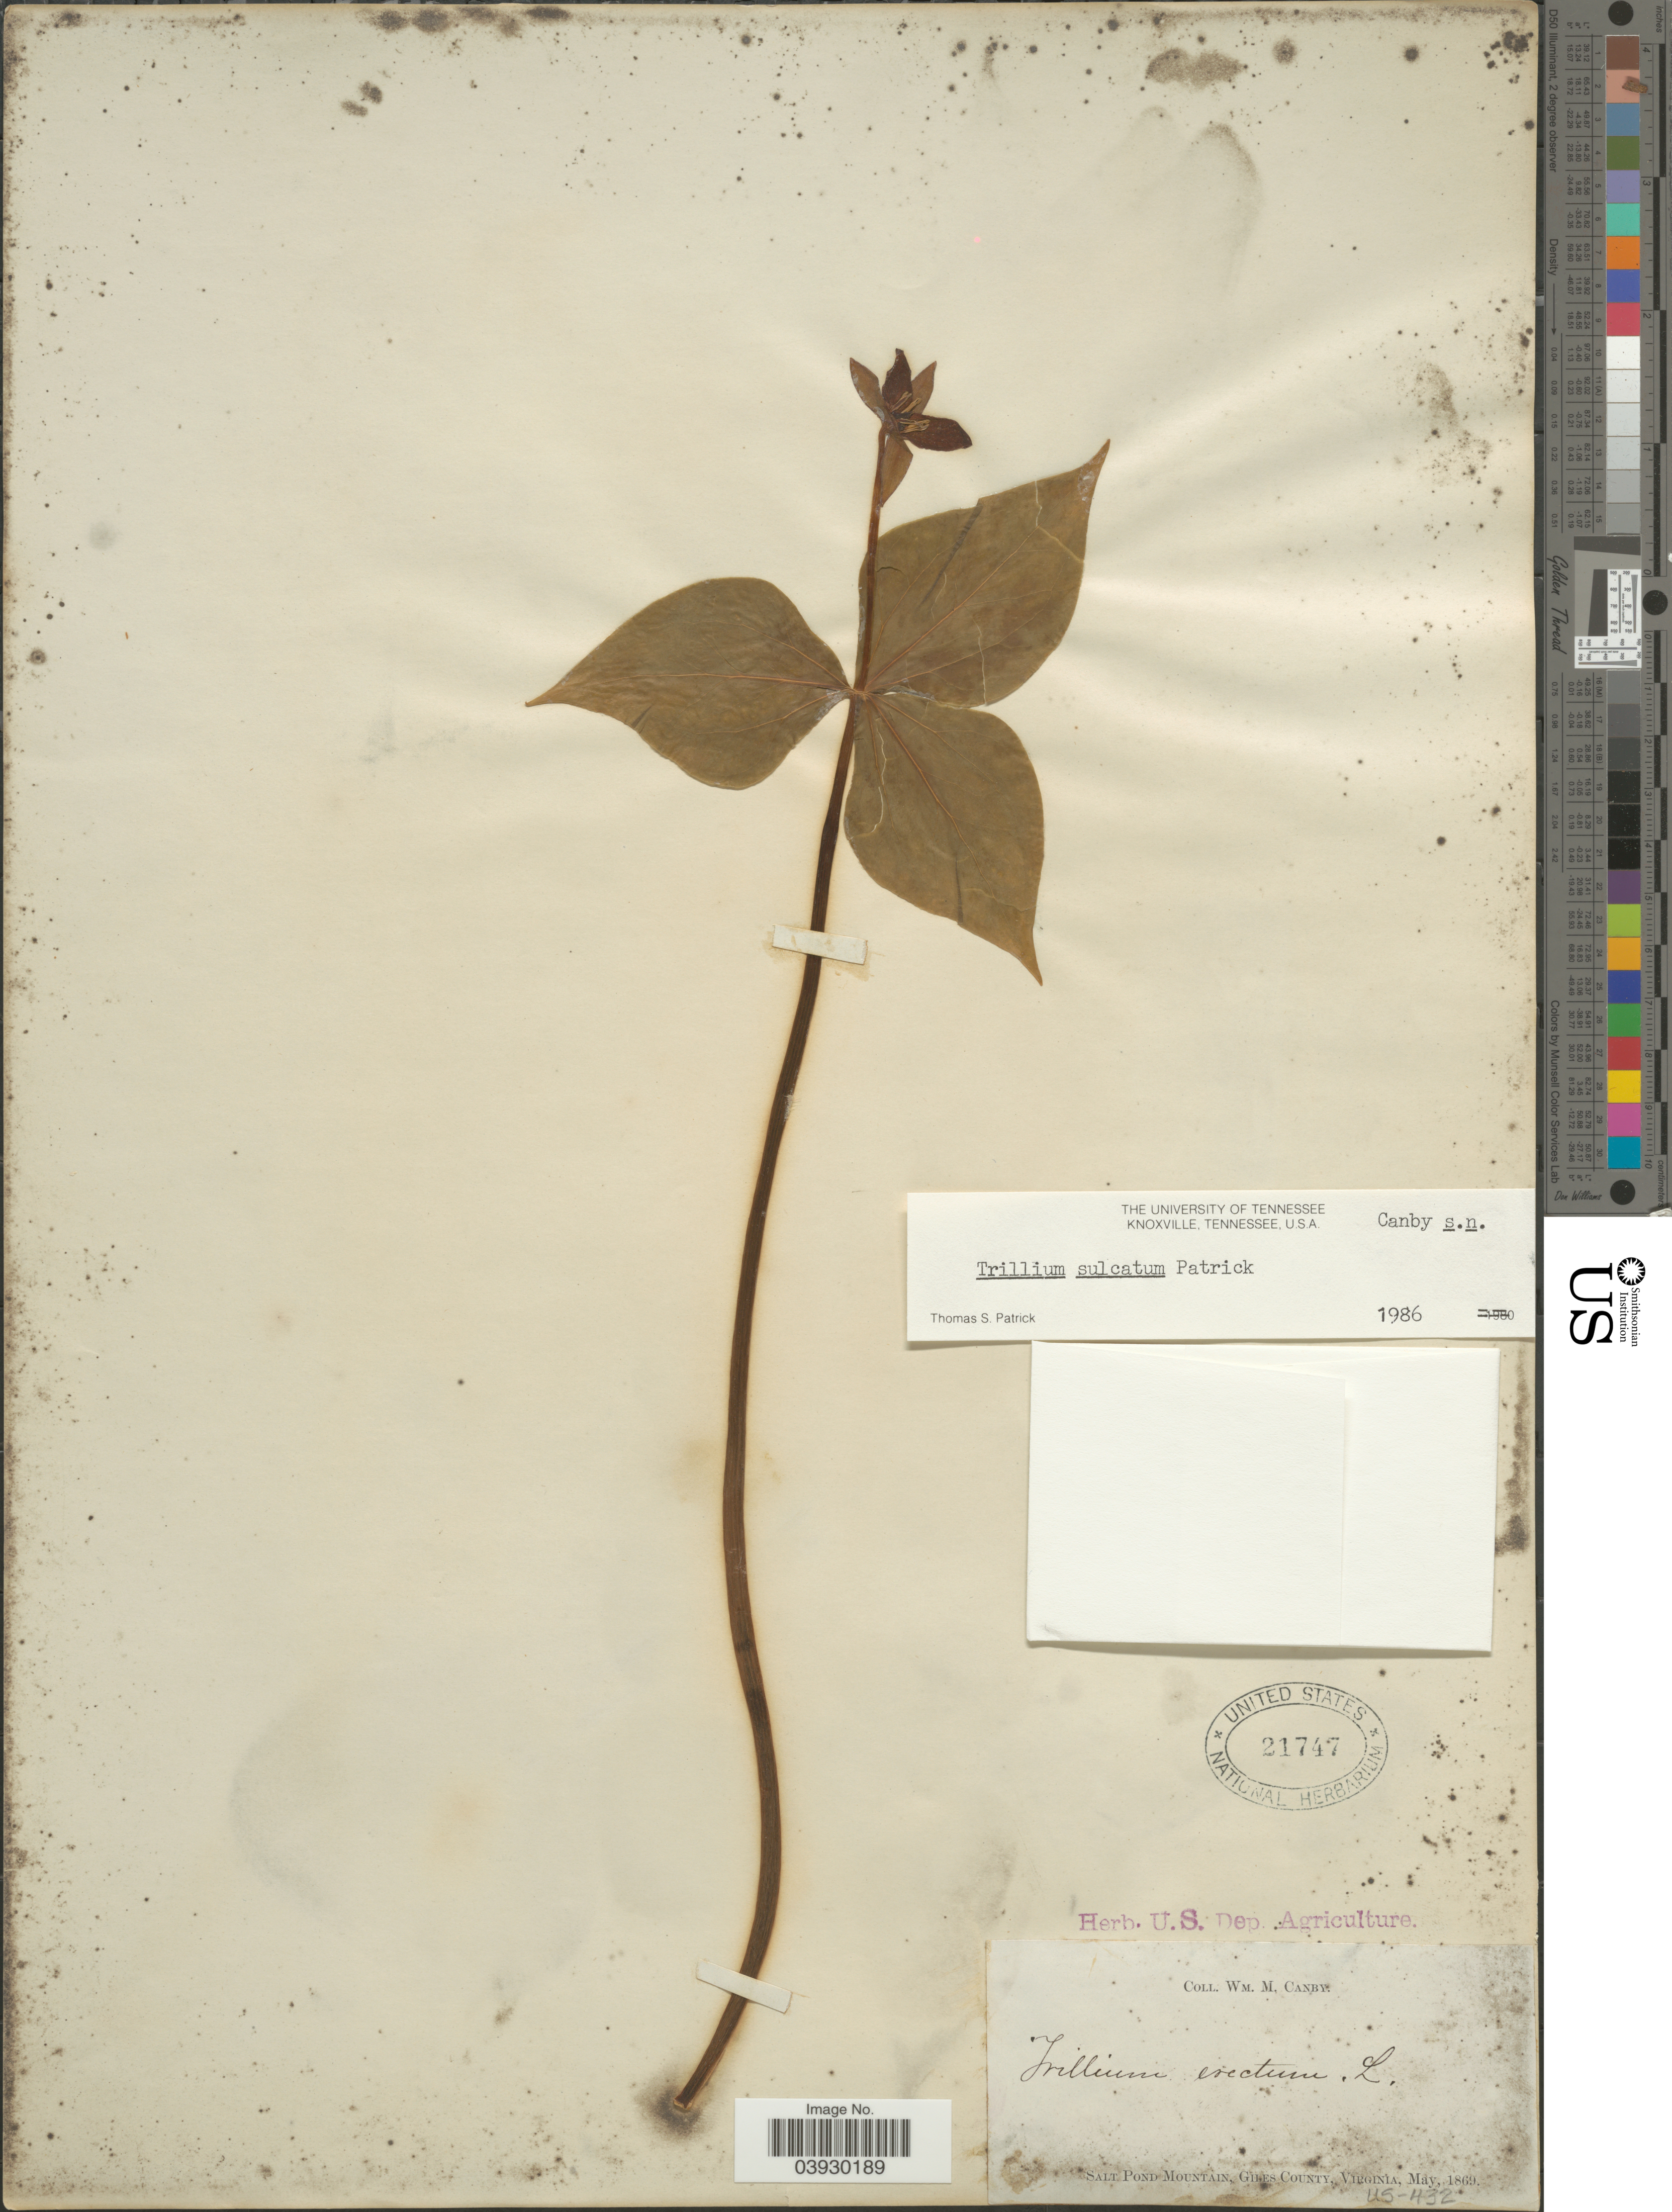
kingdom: Plantae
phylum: Tracheophyta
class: Liliopsida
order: Liliales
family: Melanthiaceae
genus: Trillium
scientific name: Trillium sulcatum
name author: T.S. Patrick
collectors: W. M. Canby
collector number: US-432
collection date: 1869-05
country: United States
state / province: Virginia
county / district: Giles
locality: Salt Pond Mountain, Giles County.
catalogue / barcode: US 21747